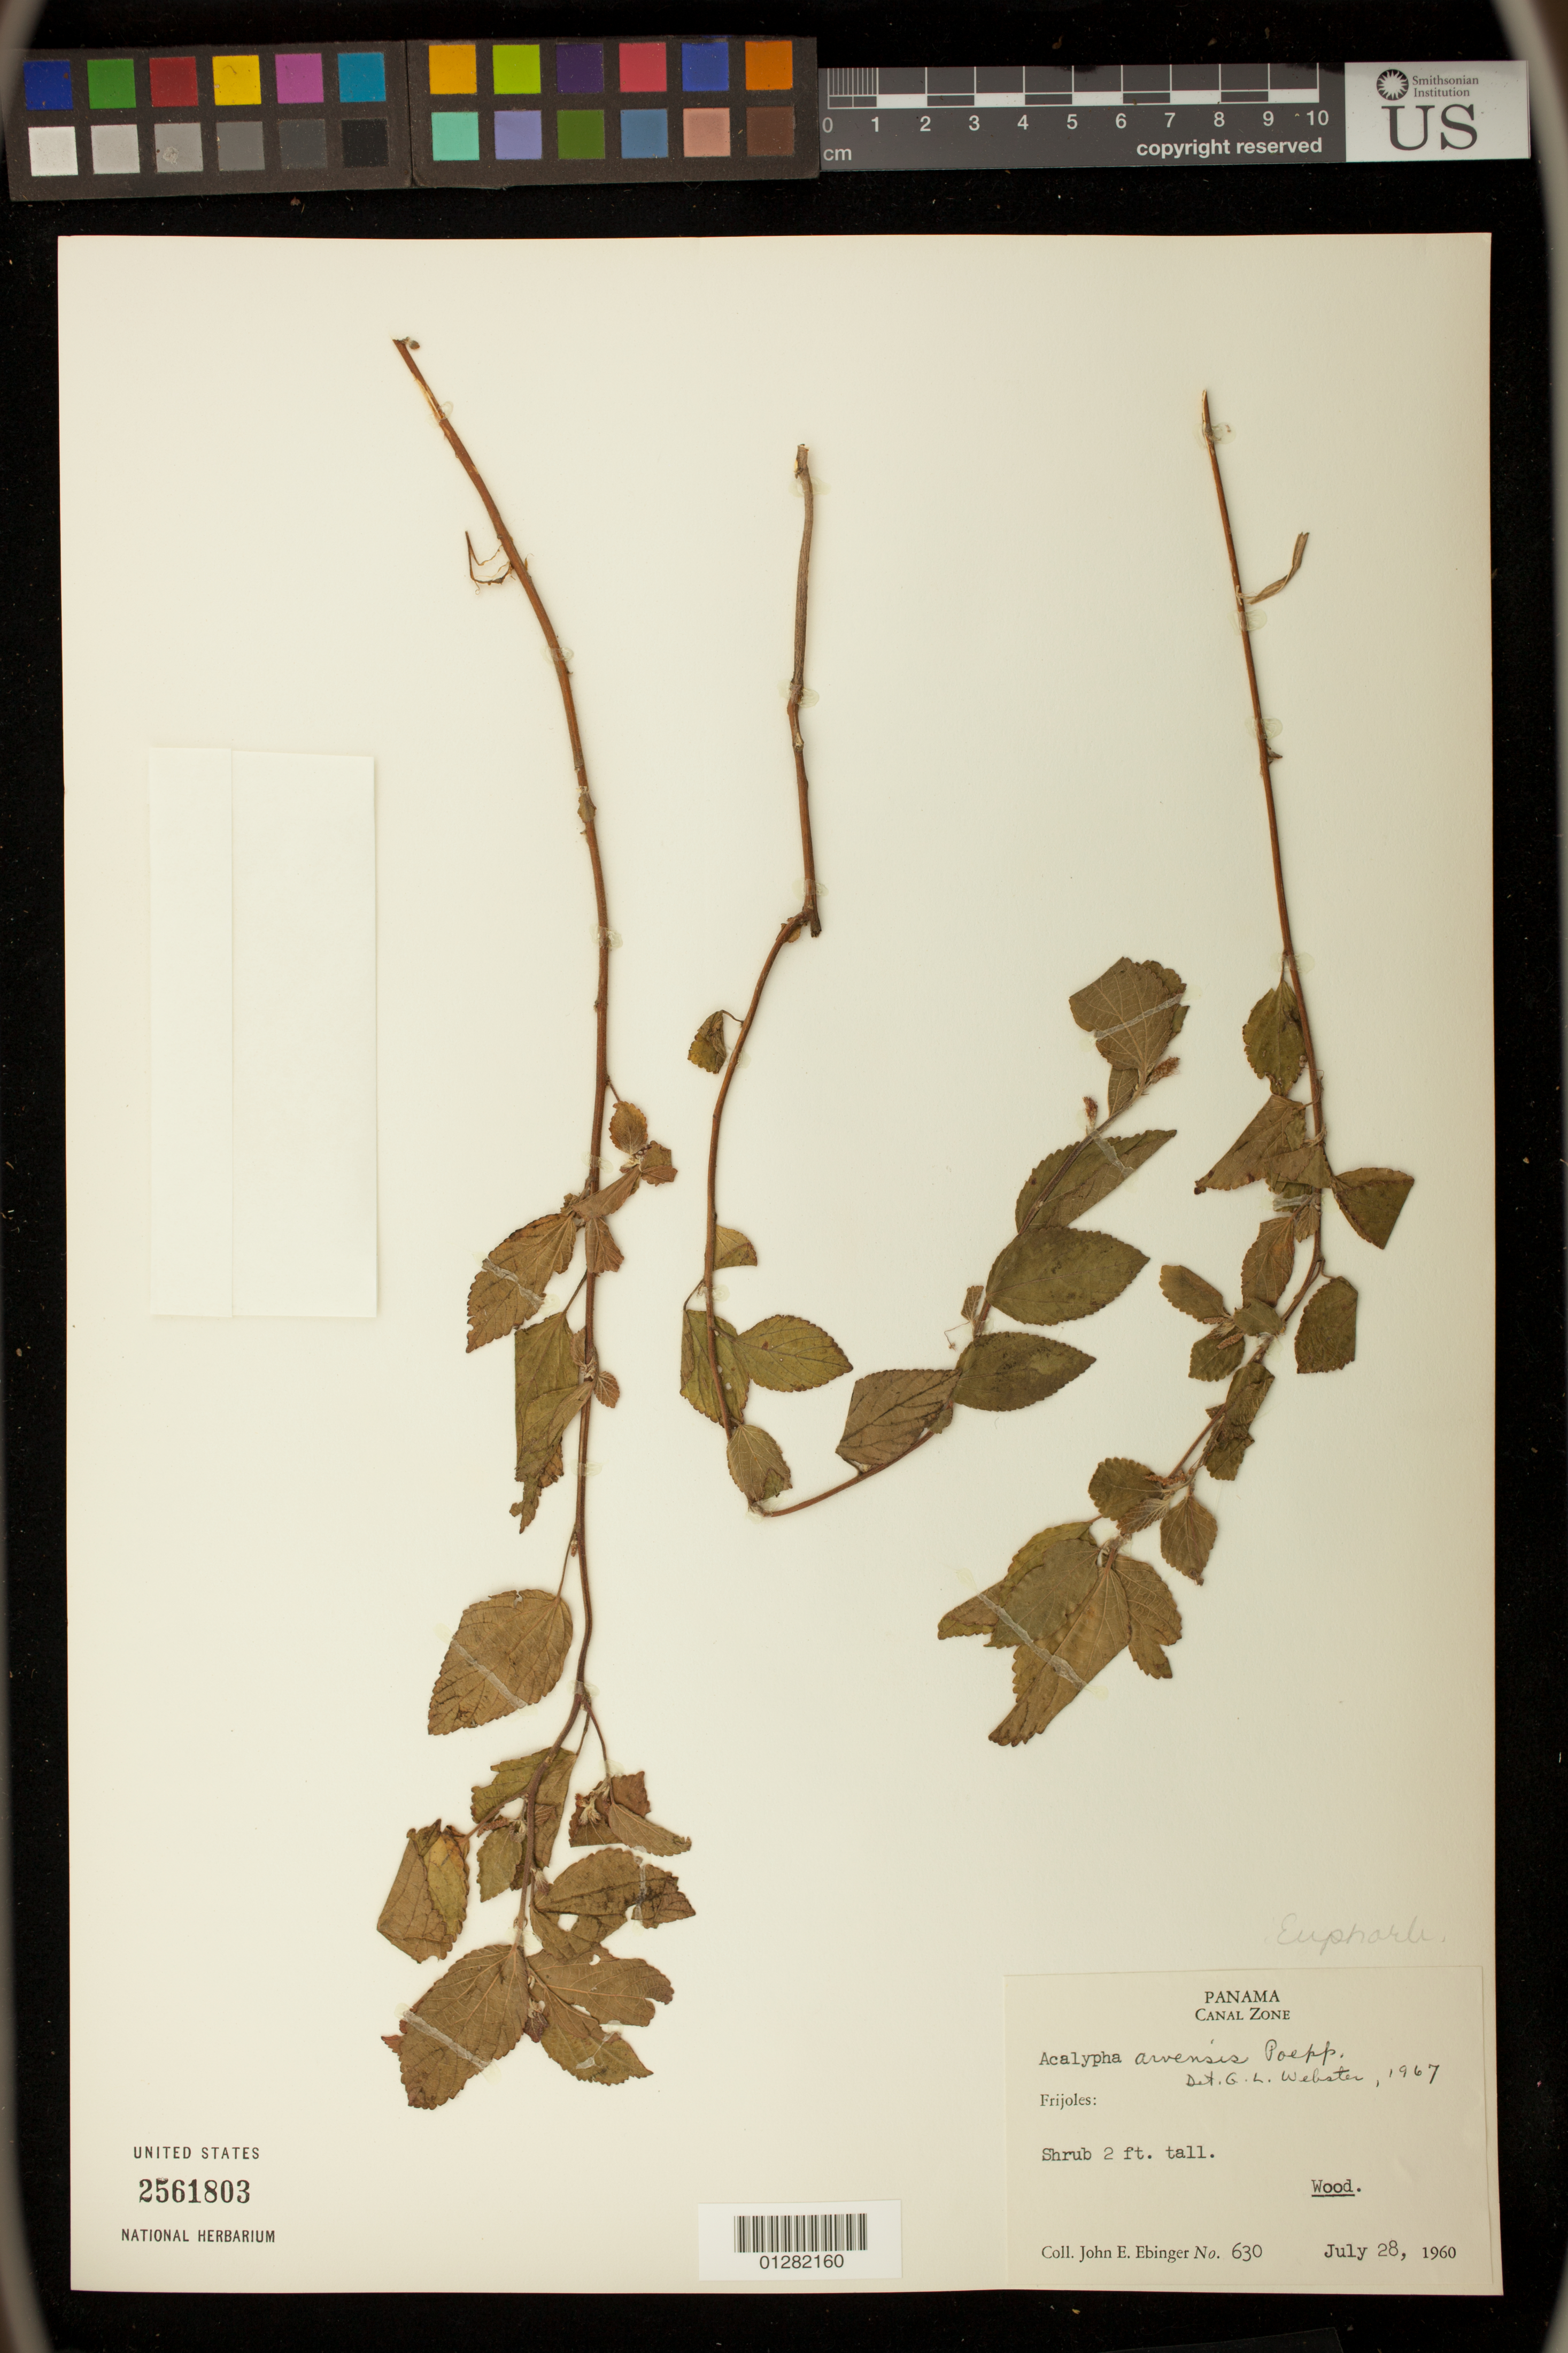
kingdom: Plantae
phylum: Tracheophyta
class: Magnoliopsida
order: Malpighiales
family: Euphorbiaceae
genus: Acalypha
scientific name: Acalypha arvensis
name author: Poepp.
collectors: J. Ebinger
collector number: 630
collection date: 1960-07-28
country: Panama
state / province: Panamá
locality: Canal Zone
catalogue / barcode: US 2561803